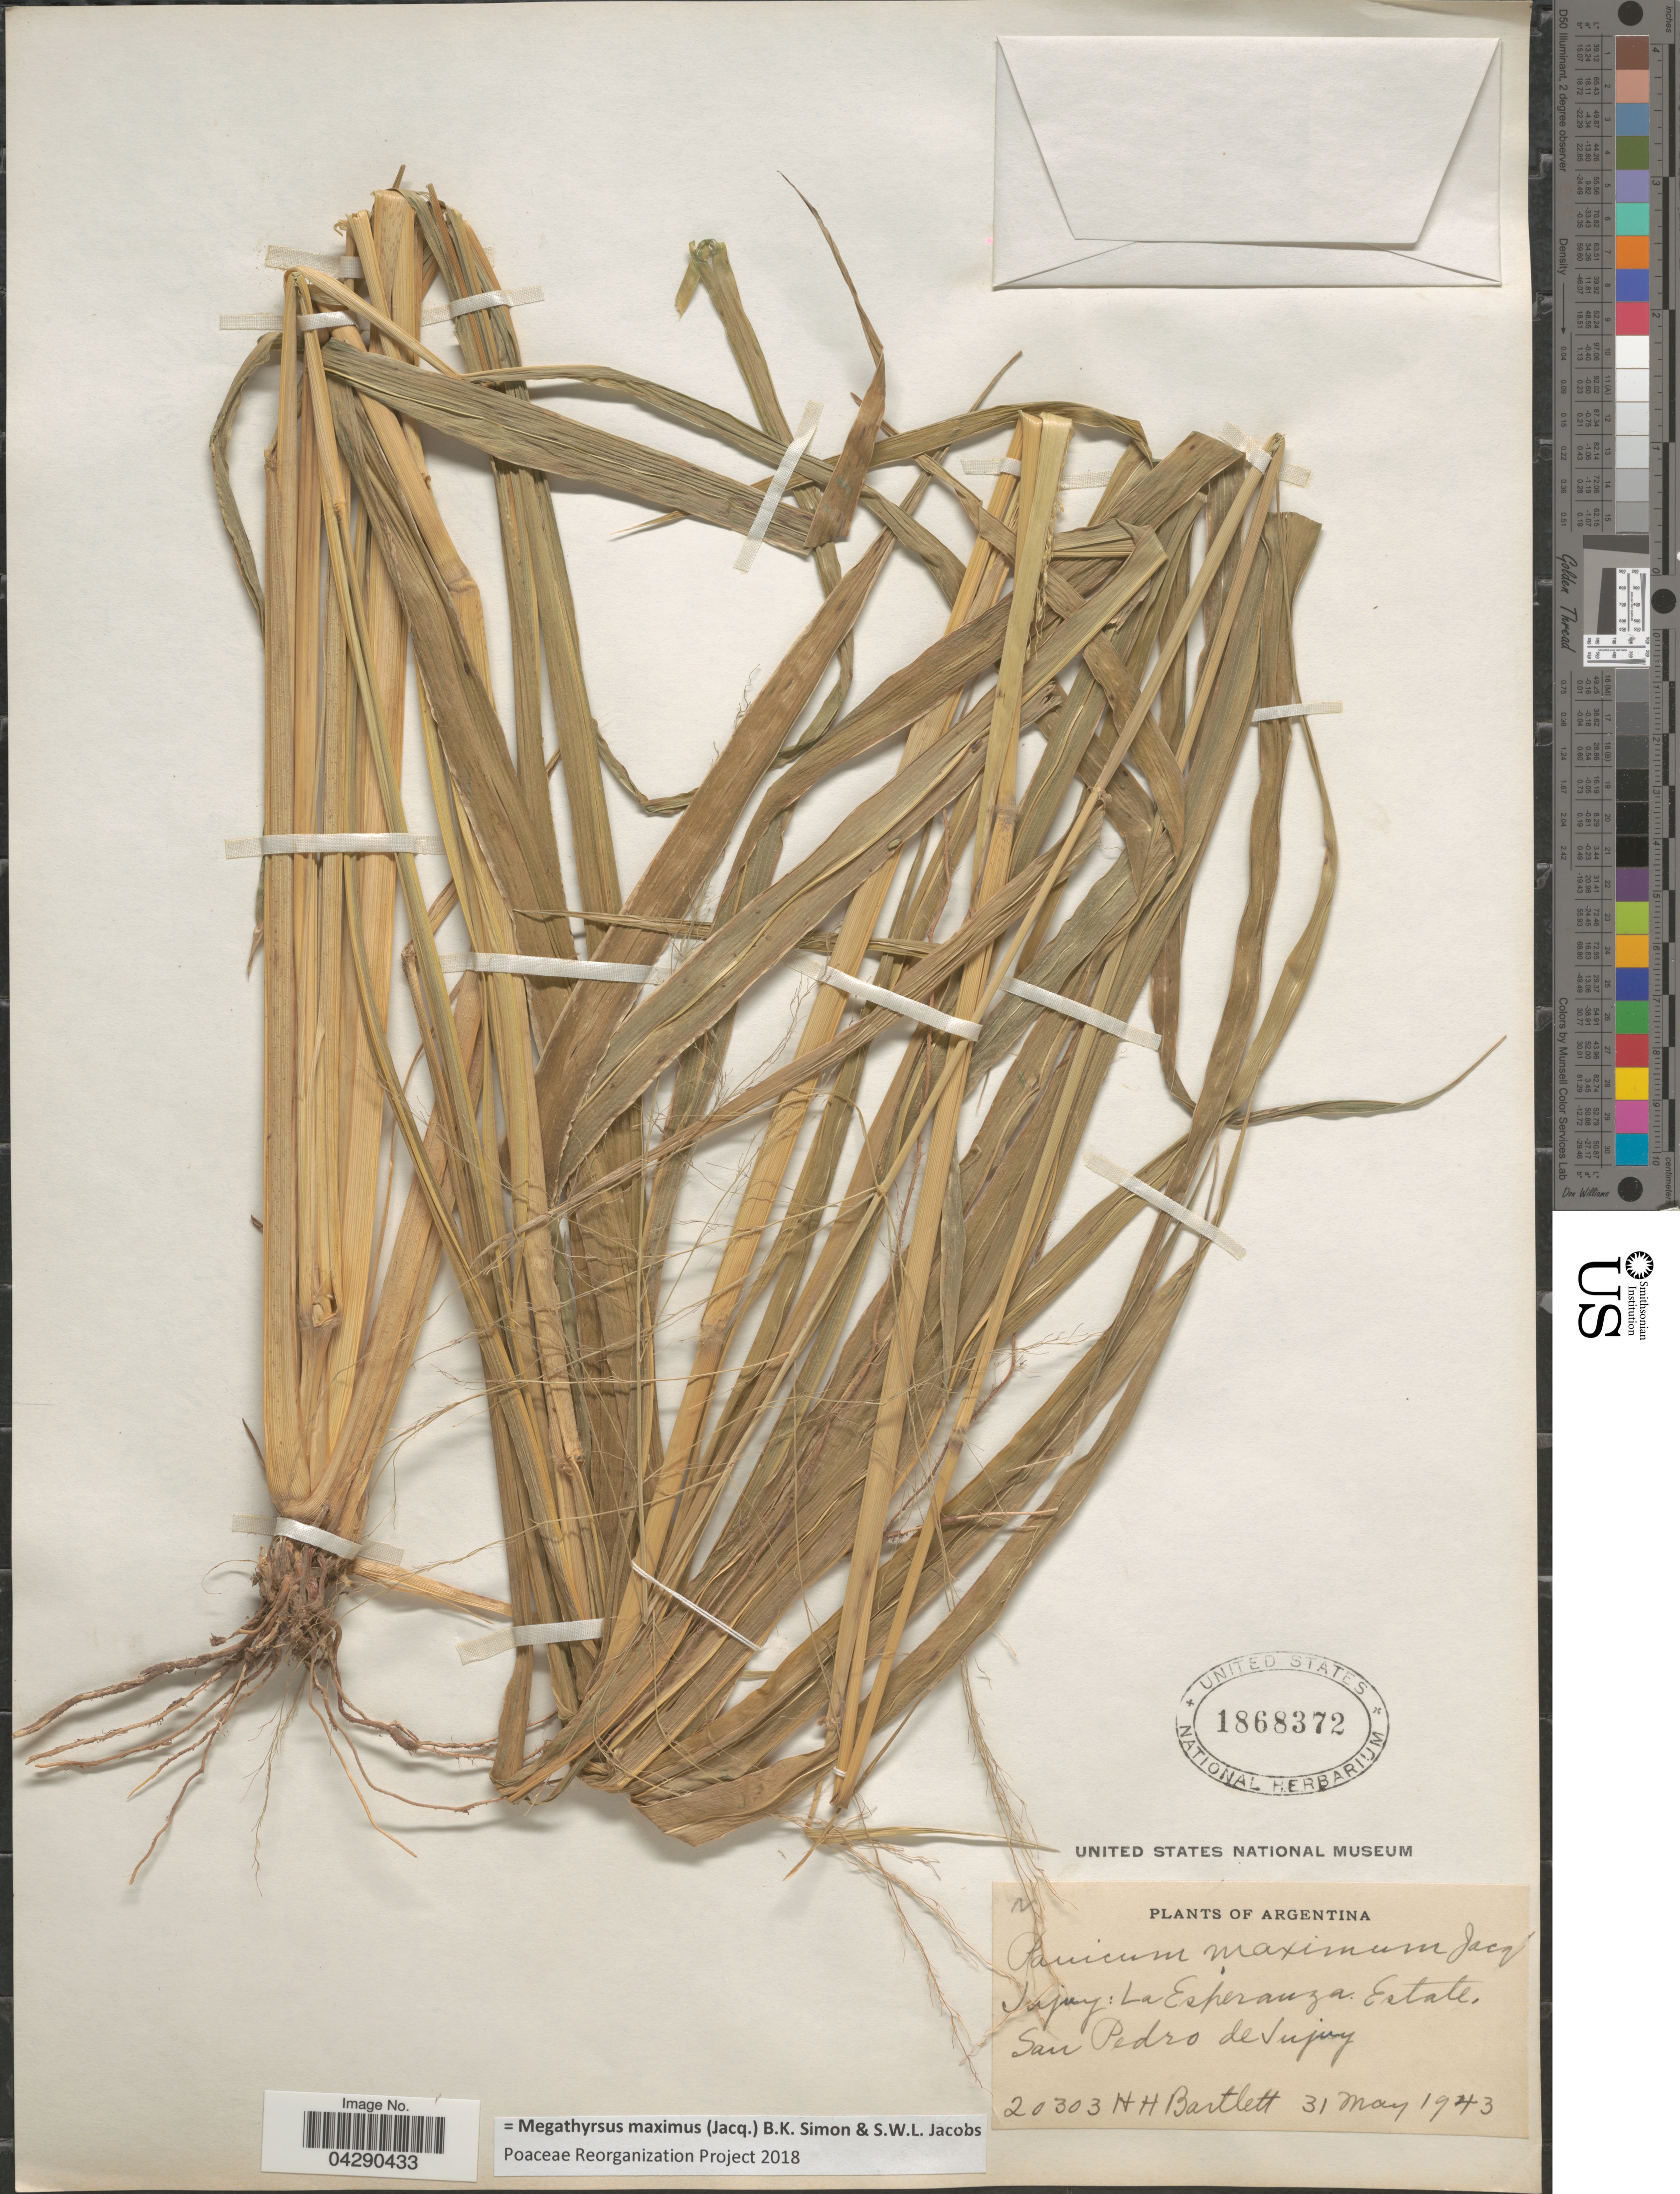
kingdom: Plantae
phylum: Tracheophyta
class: Liliopsida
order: Poales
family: Poaceae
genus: Megathyrsus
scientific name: Megathyrsus maximus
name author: (Jacq.) B.K. Simon & S.W.L. Jacobs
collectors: H. H. Bartlett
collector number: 20303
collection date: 1943-05-31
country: Argentina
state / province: Jujuy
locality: La Esperanza Estate, San Pedro de Jujuy.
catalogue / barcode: US 1868372